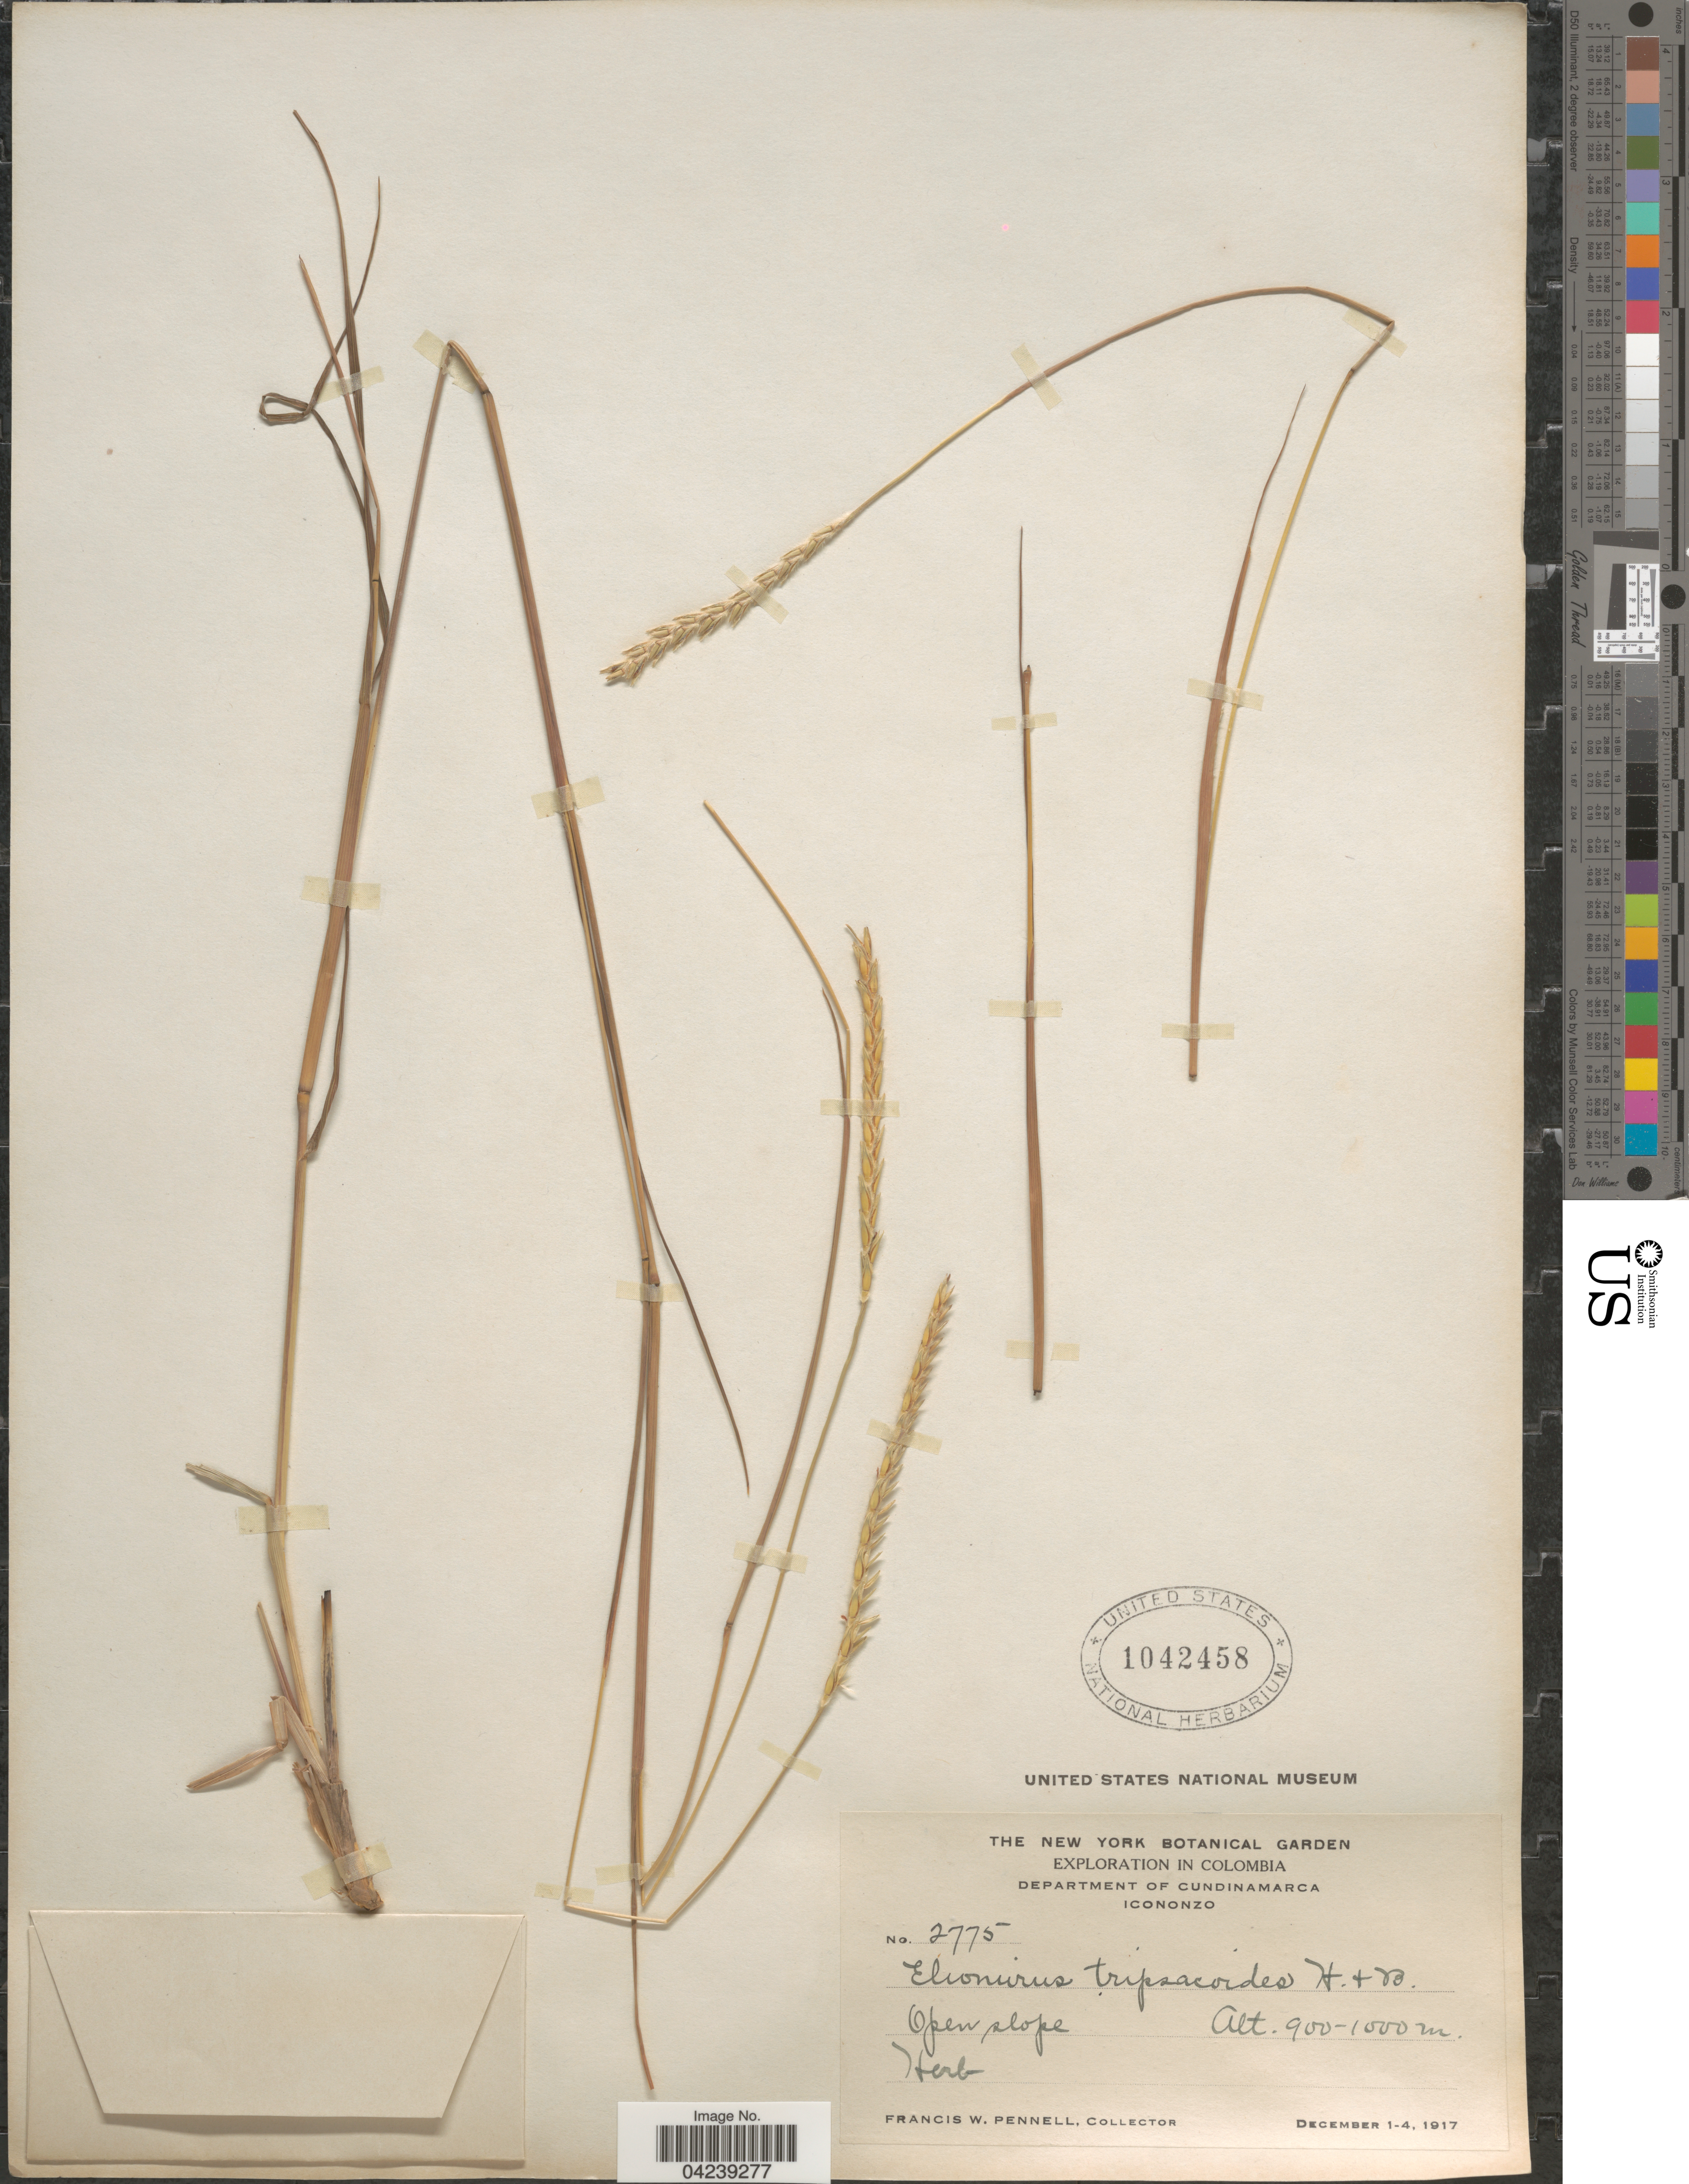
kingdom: Plantae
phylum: Tracheophyta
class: Liliopsida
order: Poales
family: Poaceae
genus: Elionurus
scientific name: Elionurus tripsacoides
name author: Humb. & Bonpl. ex Willd.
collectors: F. W. Pennell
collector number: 2775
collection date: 1917-12-01/1917-12-04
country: Colombia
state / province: Cundinamarca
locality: Exploration in Colombia. Department of Cundinamarca, Icononzo. Open slope.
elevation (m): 900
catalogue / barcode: US 1042458